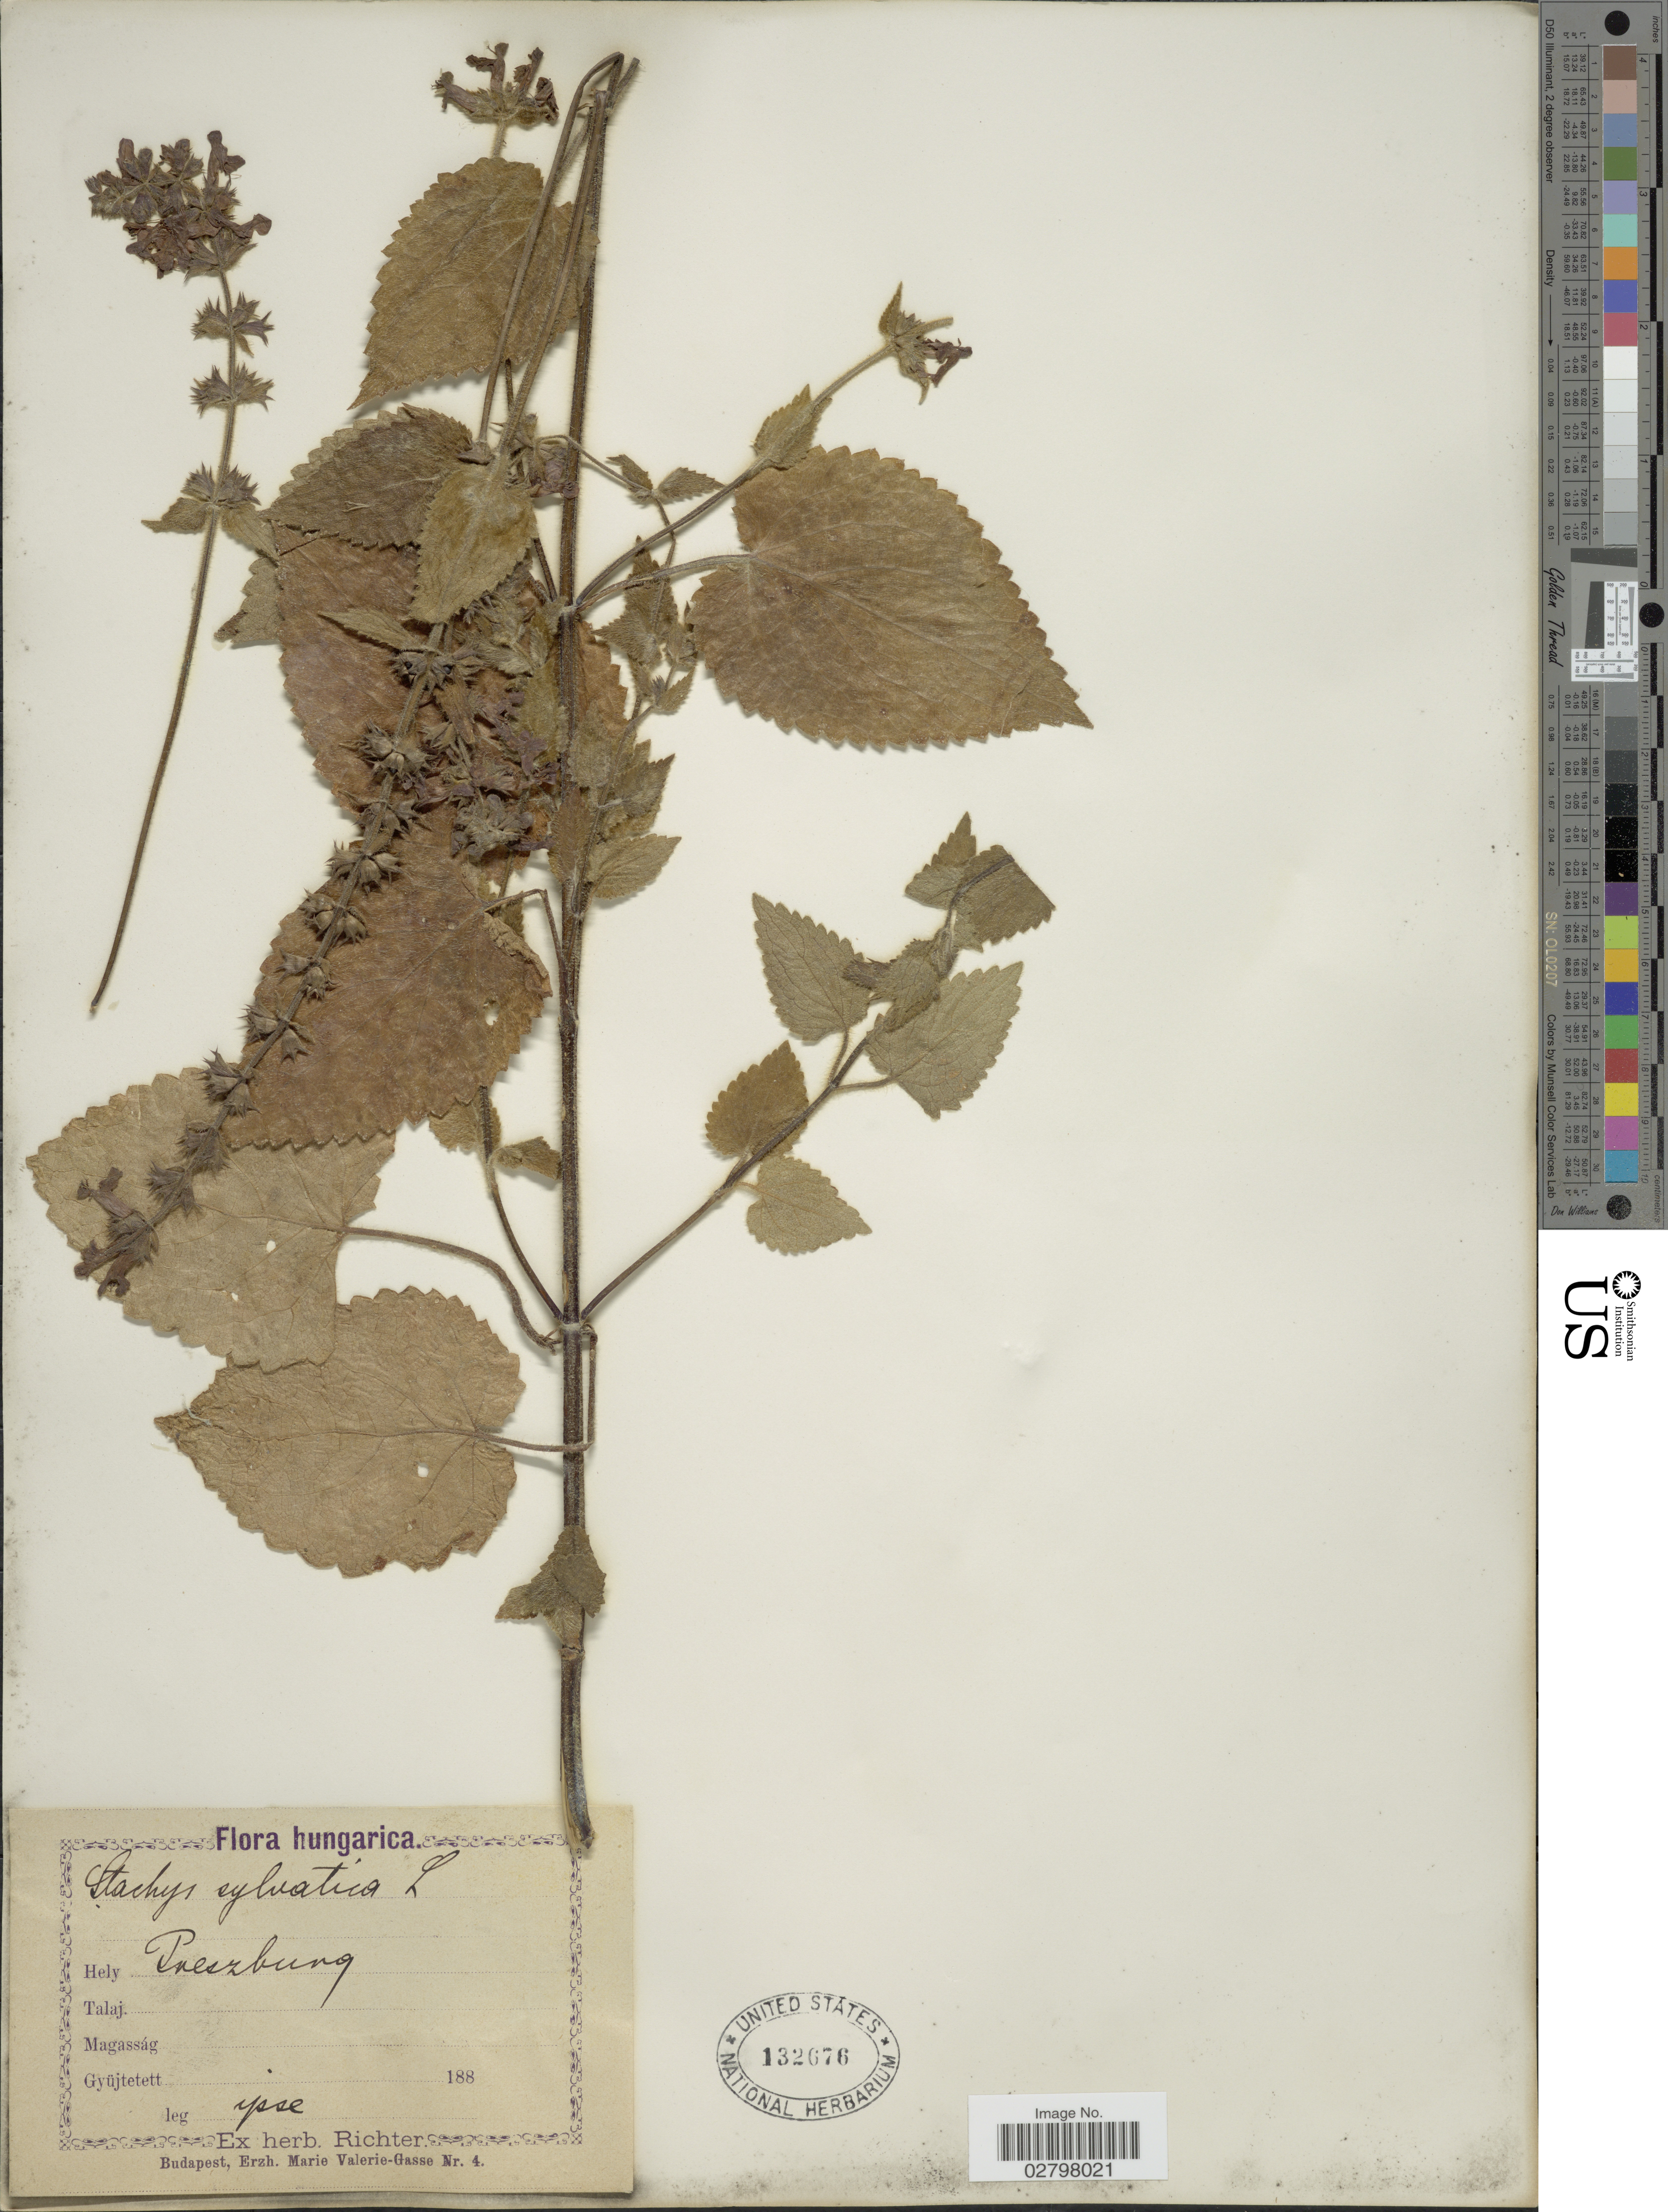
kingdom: Plantae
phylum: Tracheophyta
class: Magnoliopsida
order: Lamiales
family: Lamiaceae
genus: Stachys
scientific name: Stachys sylvatica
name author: L.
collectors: -- Richter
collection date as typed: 188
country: Hungary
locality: Preszburg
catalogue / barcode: US 132676